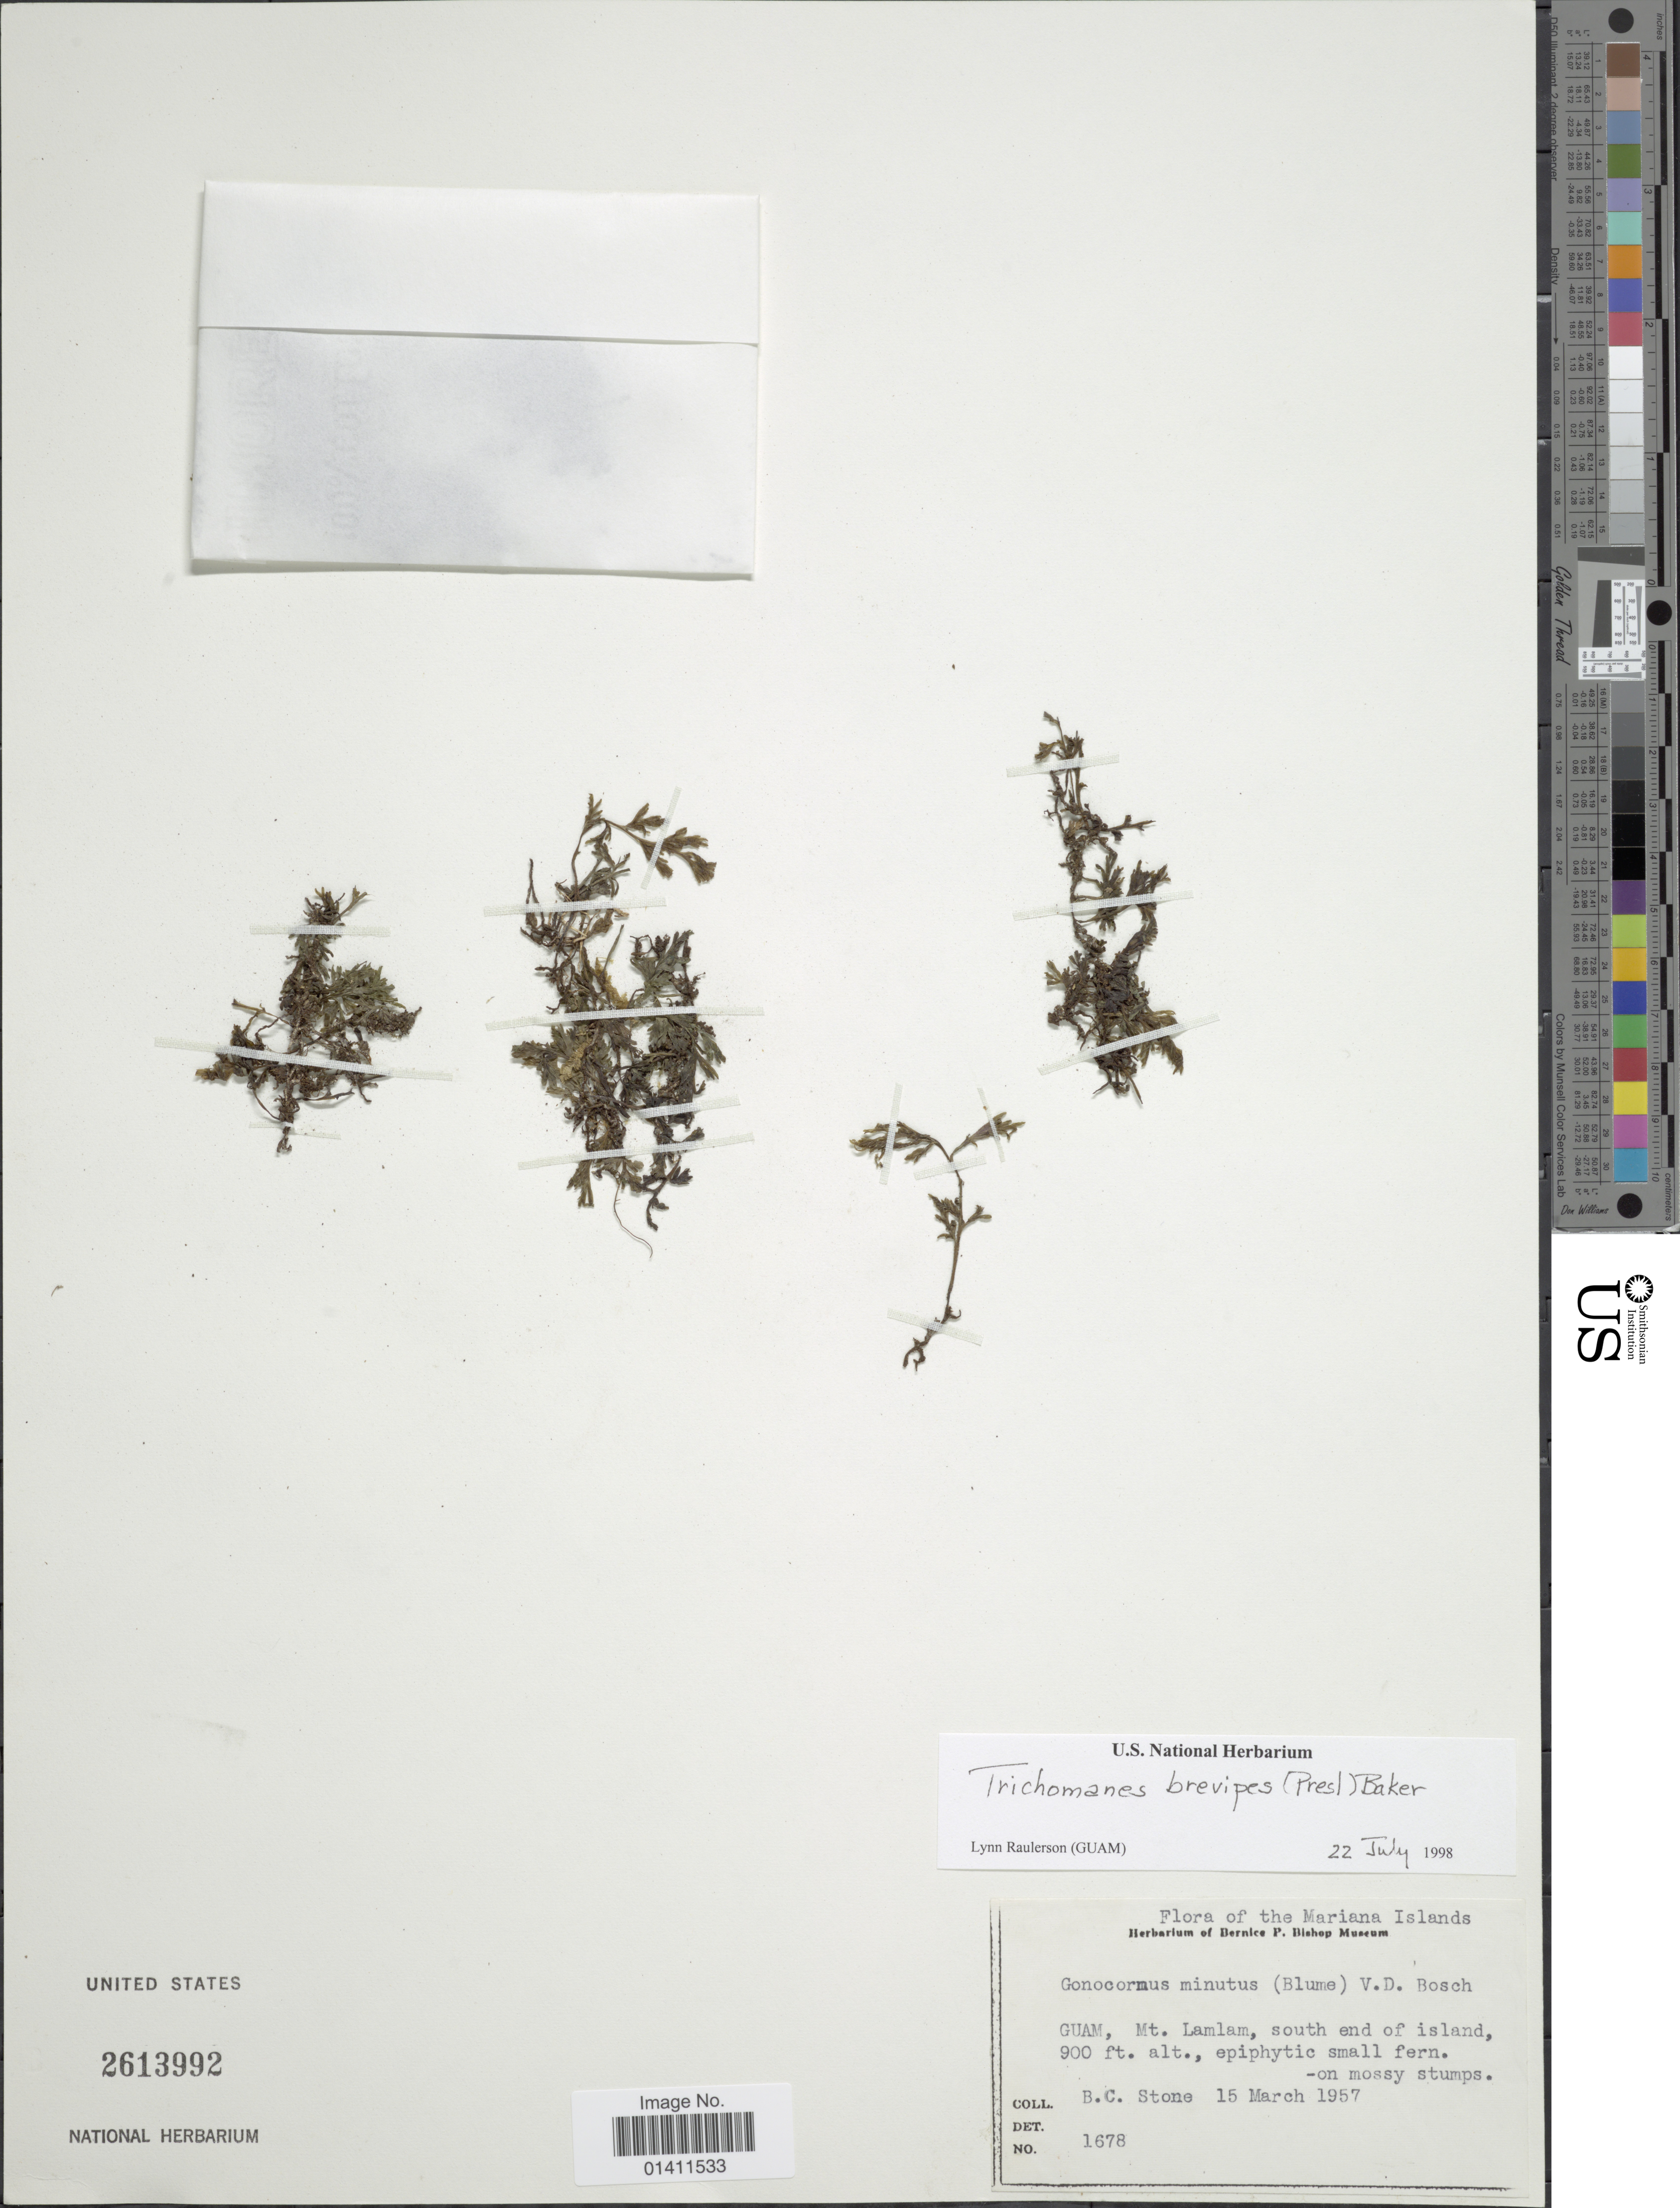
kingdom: Plantae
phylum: Tracheophyta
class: Polypodiopsida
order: Hymenophyllales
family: Hymenophyllaceae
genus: Didymoglossum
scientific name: Didymoglossum brevipes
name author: C. Presl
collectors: B. C. Stone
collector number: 1678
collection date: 1957-03-15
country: Guam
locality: Mariana islands, Mt. Lamlam, south end of island.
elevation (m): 274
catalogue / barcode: US 2613992